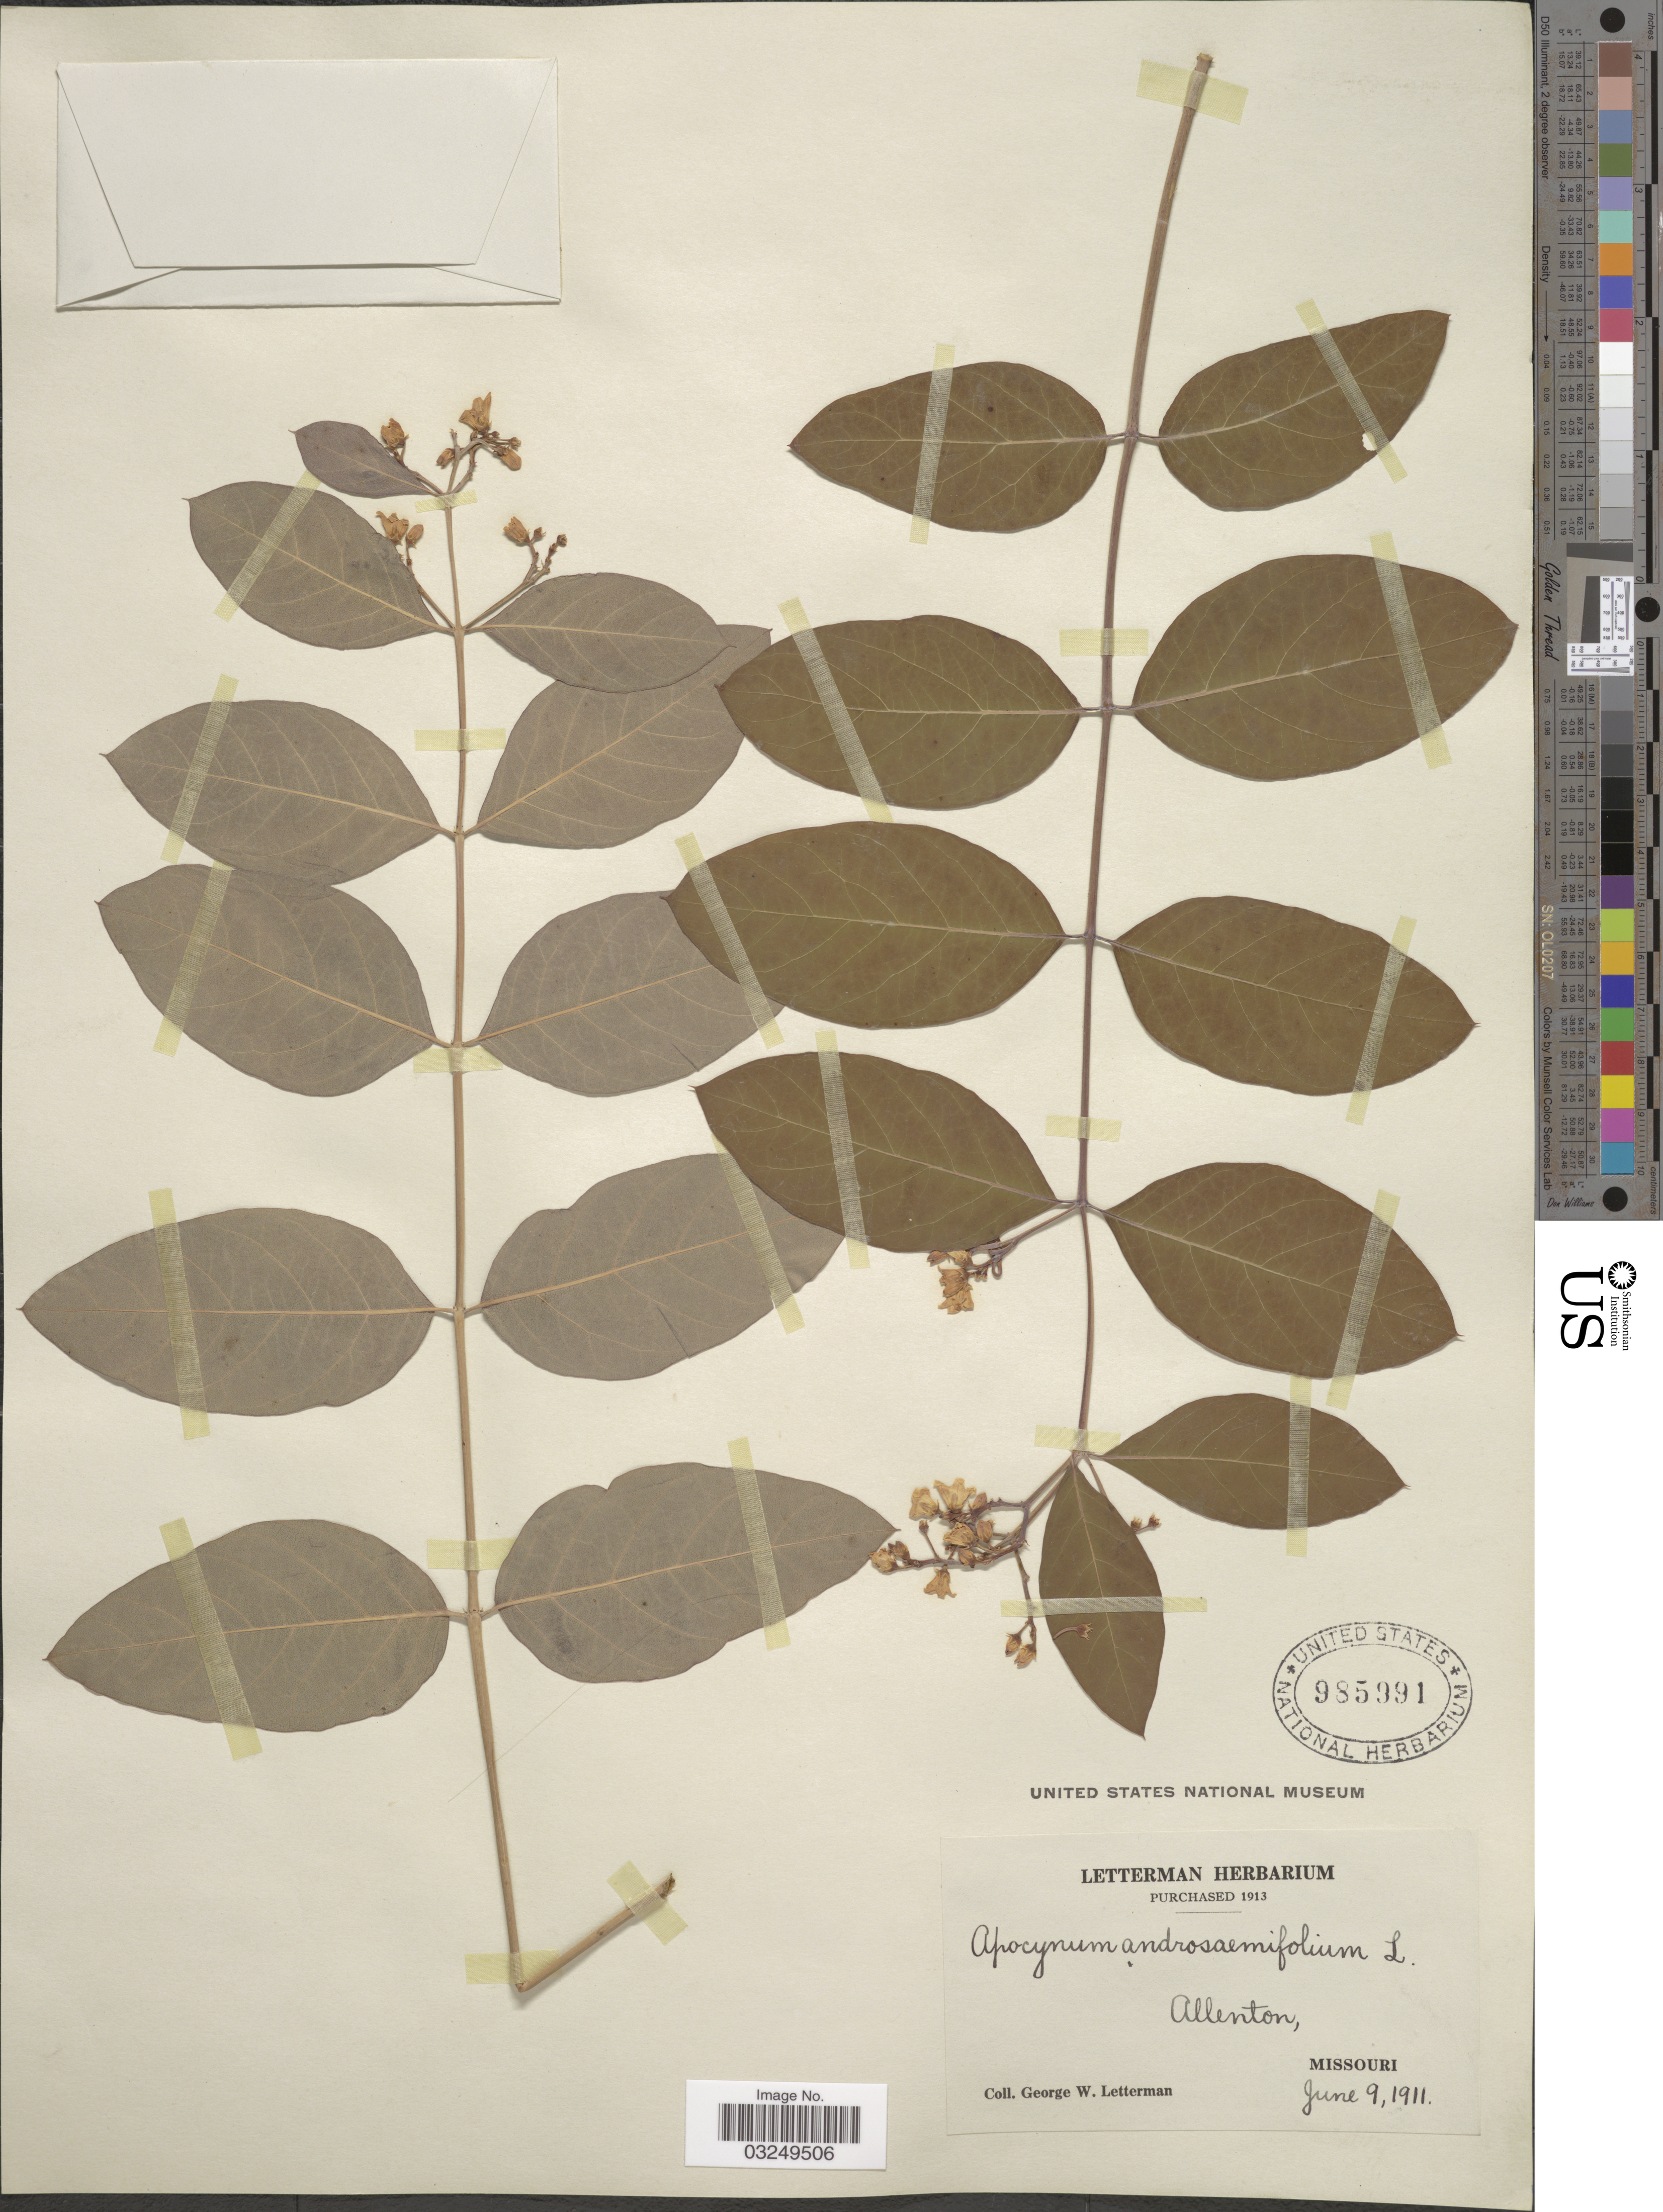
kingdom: Plantae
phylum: Tracheophyta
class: Magnoliopsida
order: Gentianales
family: Apocynaceae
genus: Apocynum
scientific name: Apocynum androsaemifolium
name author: L.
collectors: G. W. Letterman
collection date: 1911-09-09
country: United States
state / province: Missouri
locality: Allenton.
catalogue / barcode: US 985991